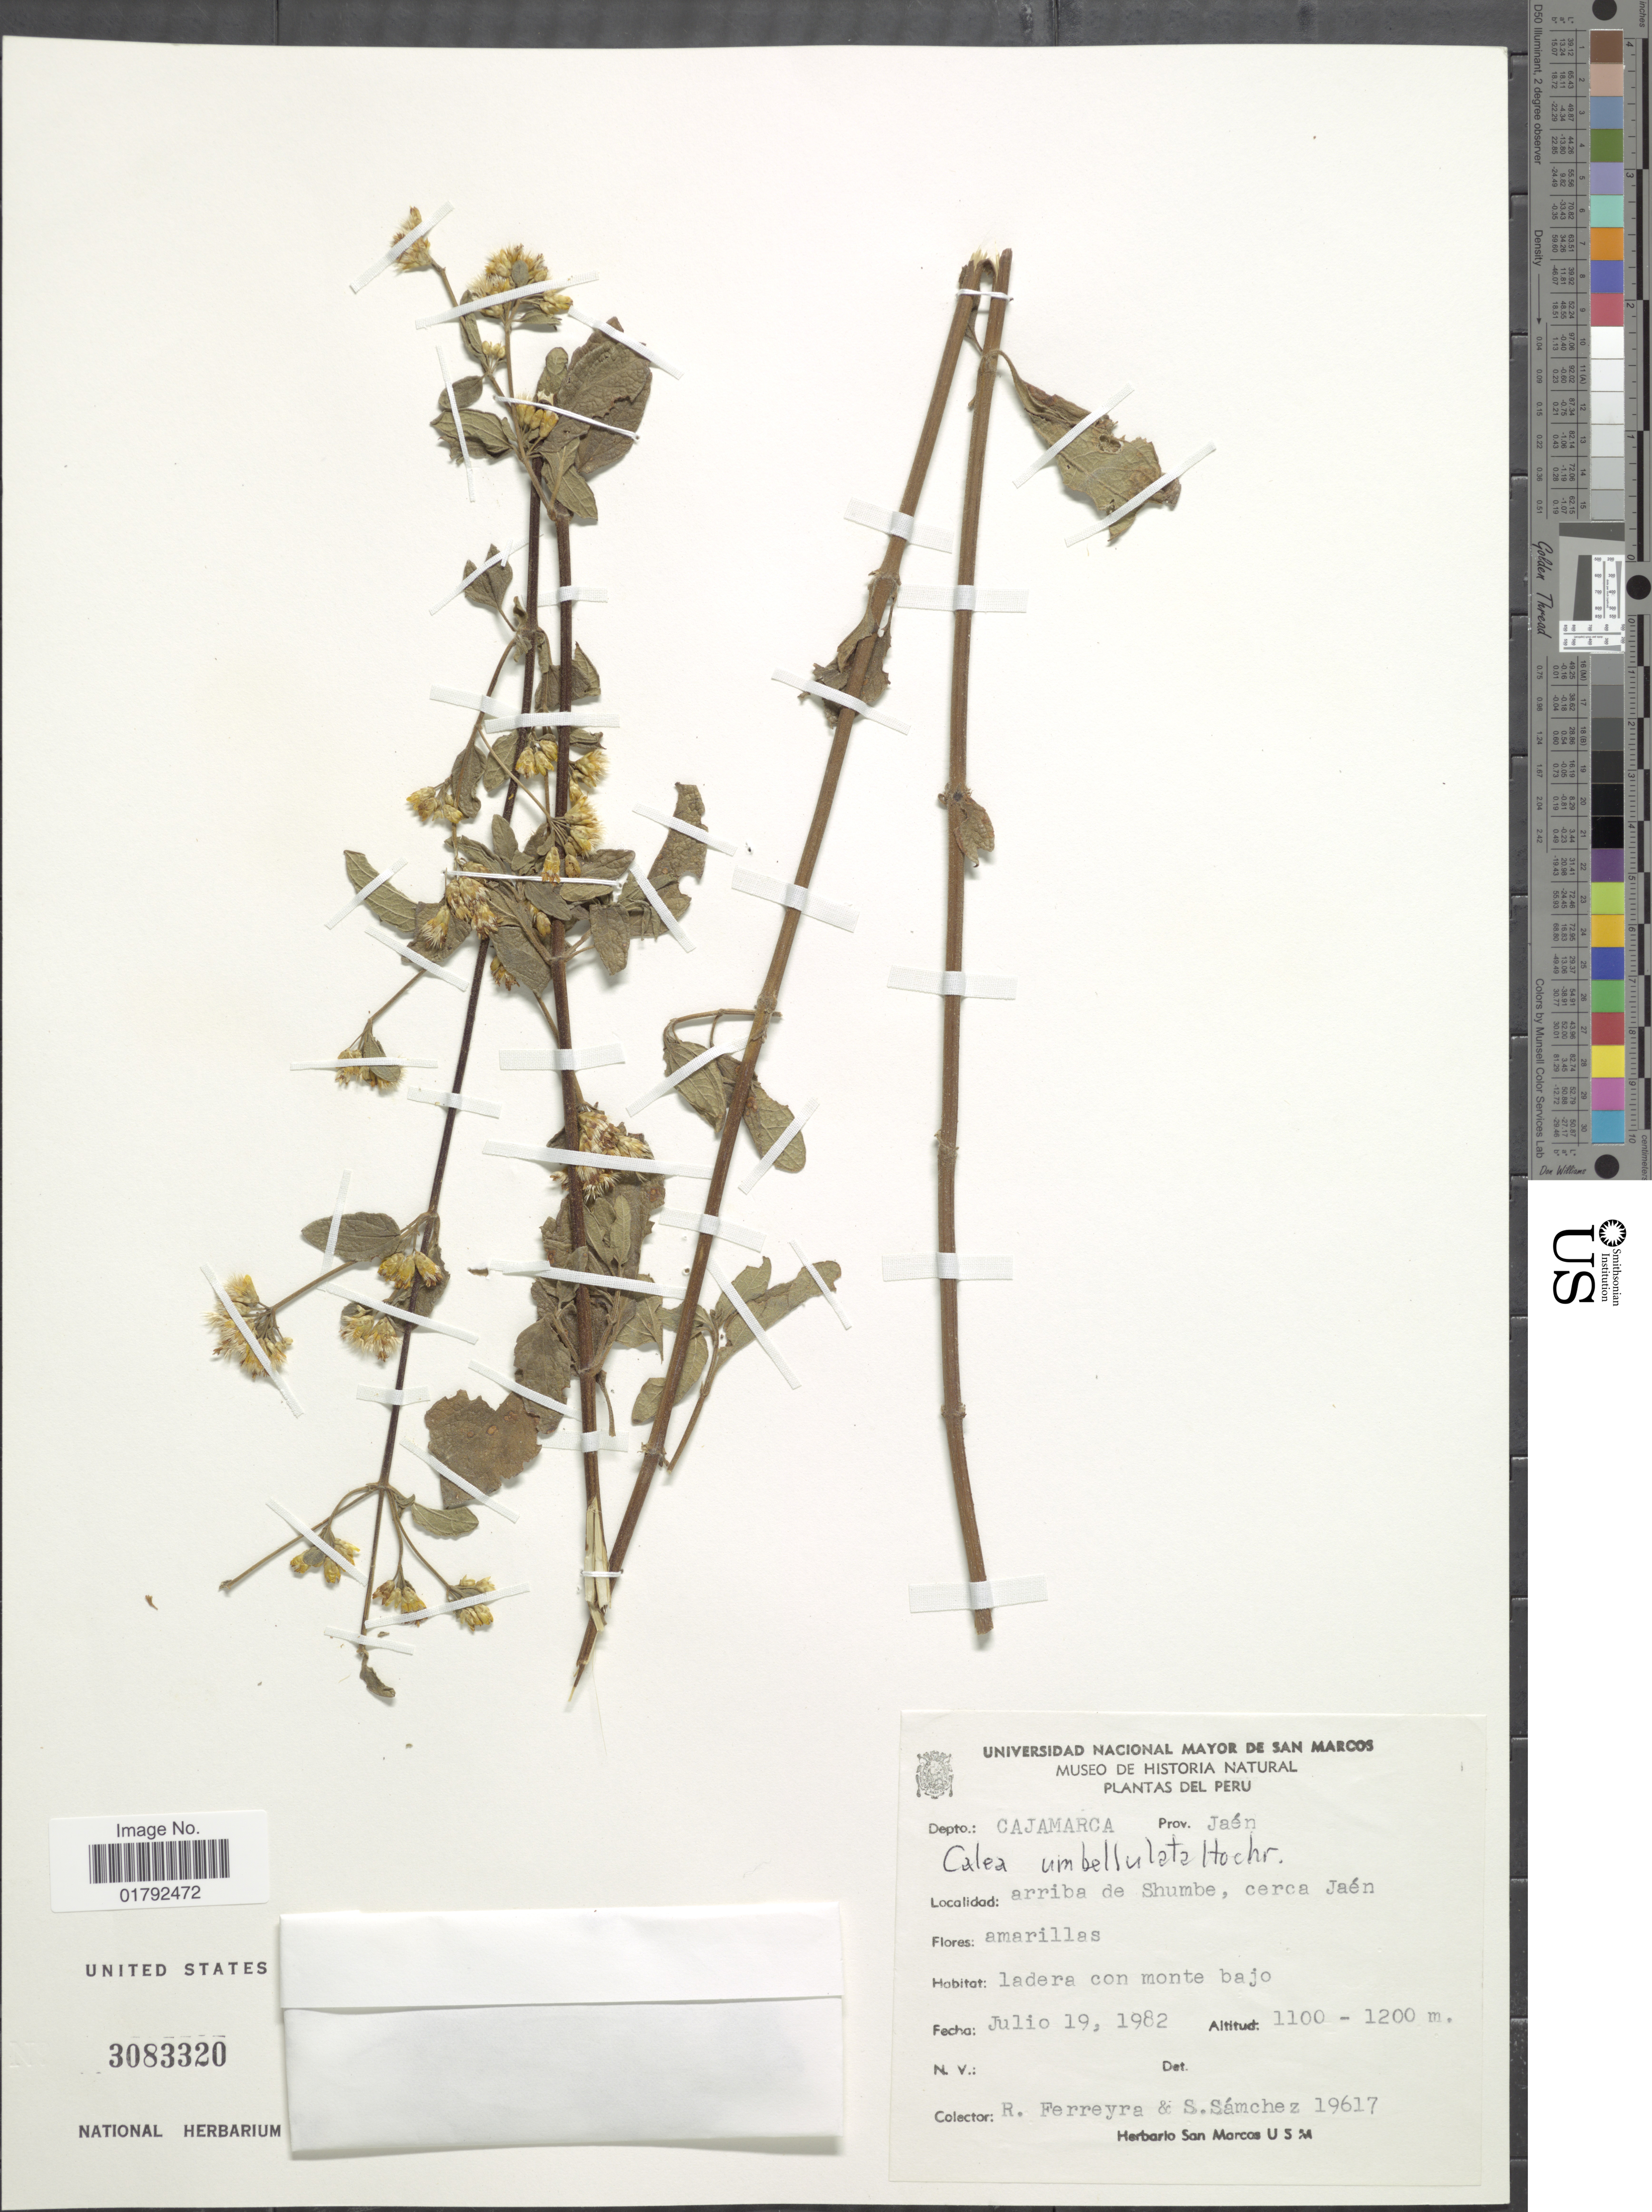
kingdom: Plantae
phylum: Tracheophyta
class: Magnoliopsida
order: Asterales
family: Asteraceae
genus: Calea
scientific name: Calea umbellulata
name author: Hochr.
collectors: R. A. Ferreyra & S. Sanchez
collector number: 19617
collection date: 1982-07-19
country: Peru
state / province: Cajamarca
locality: Prov. Jaen, arriba de Shumbe, cerca Jaen.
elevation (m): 1100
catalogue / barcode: US 3083320